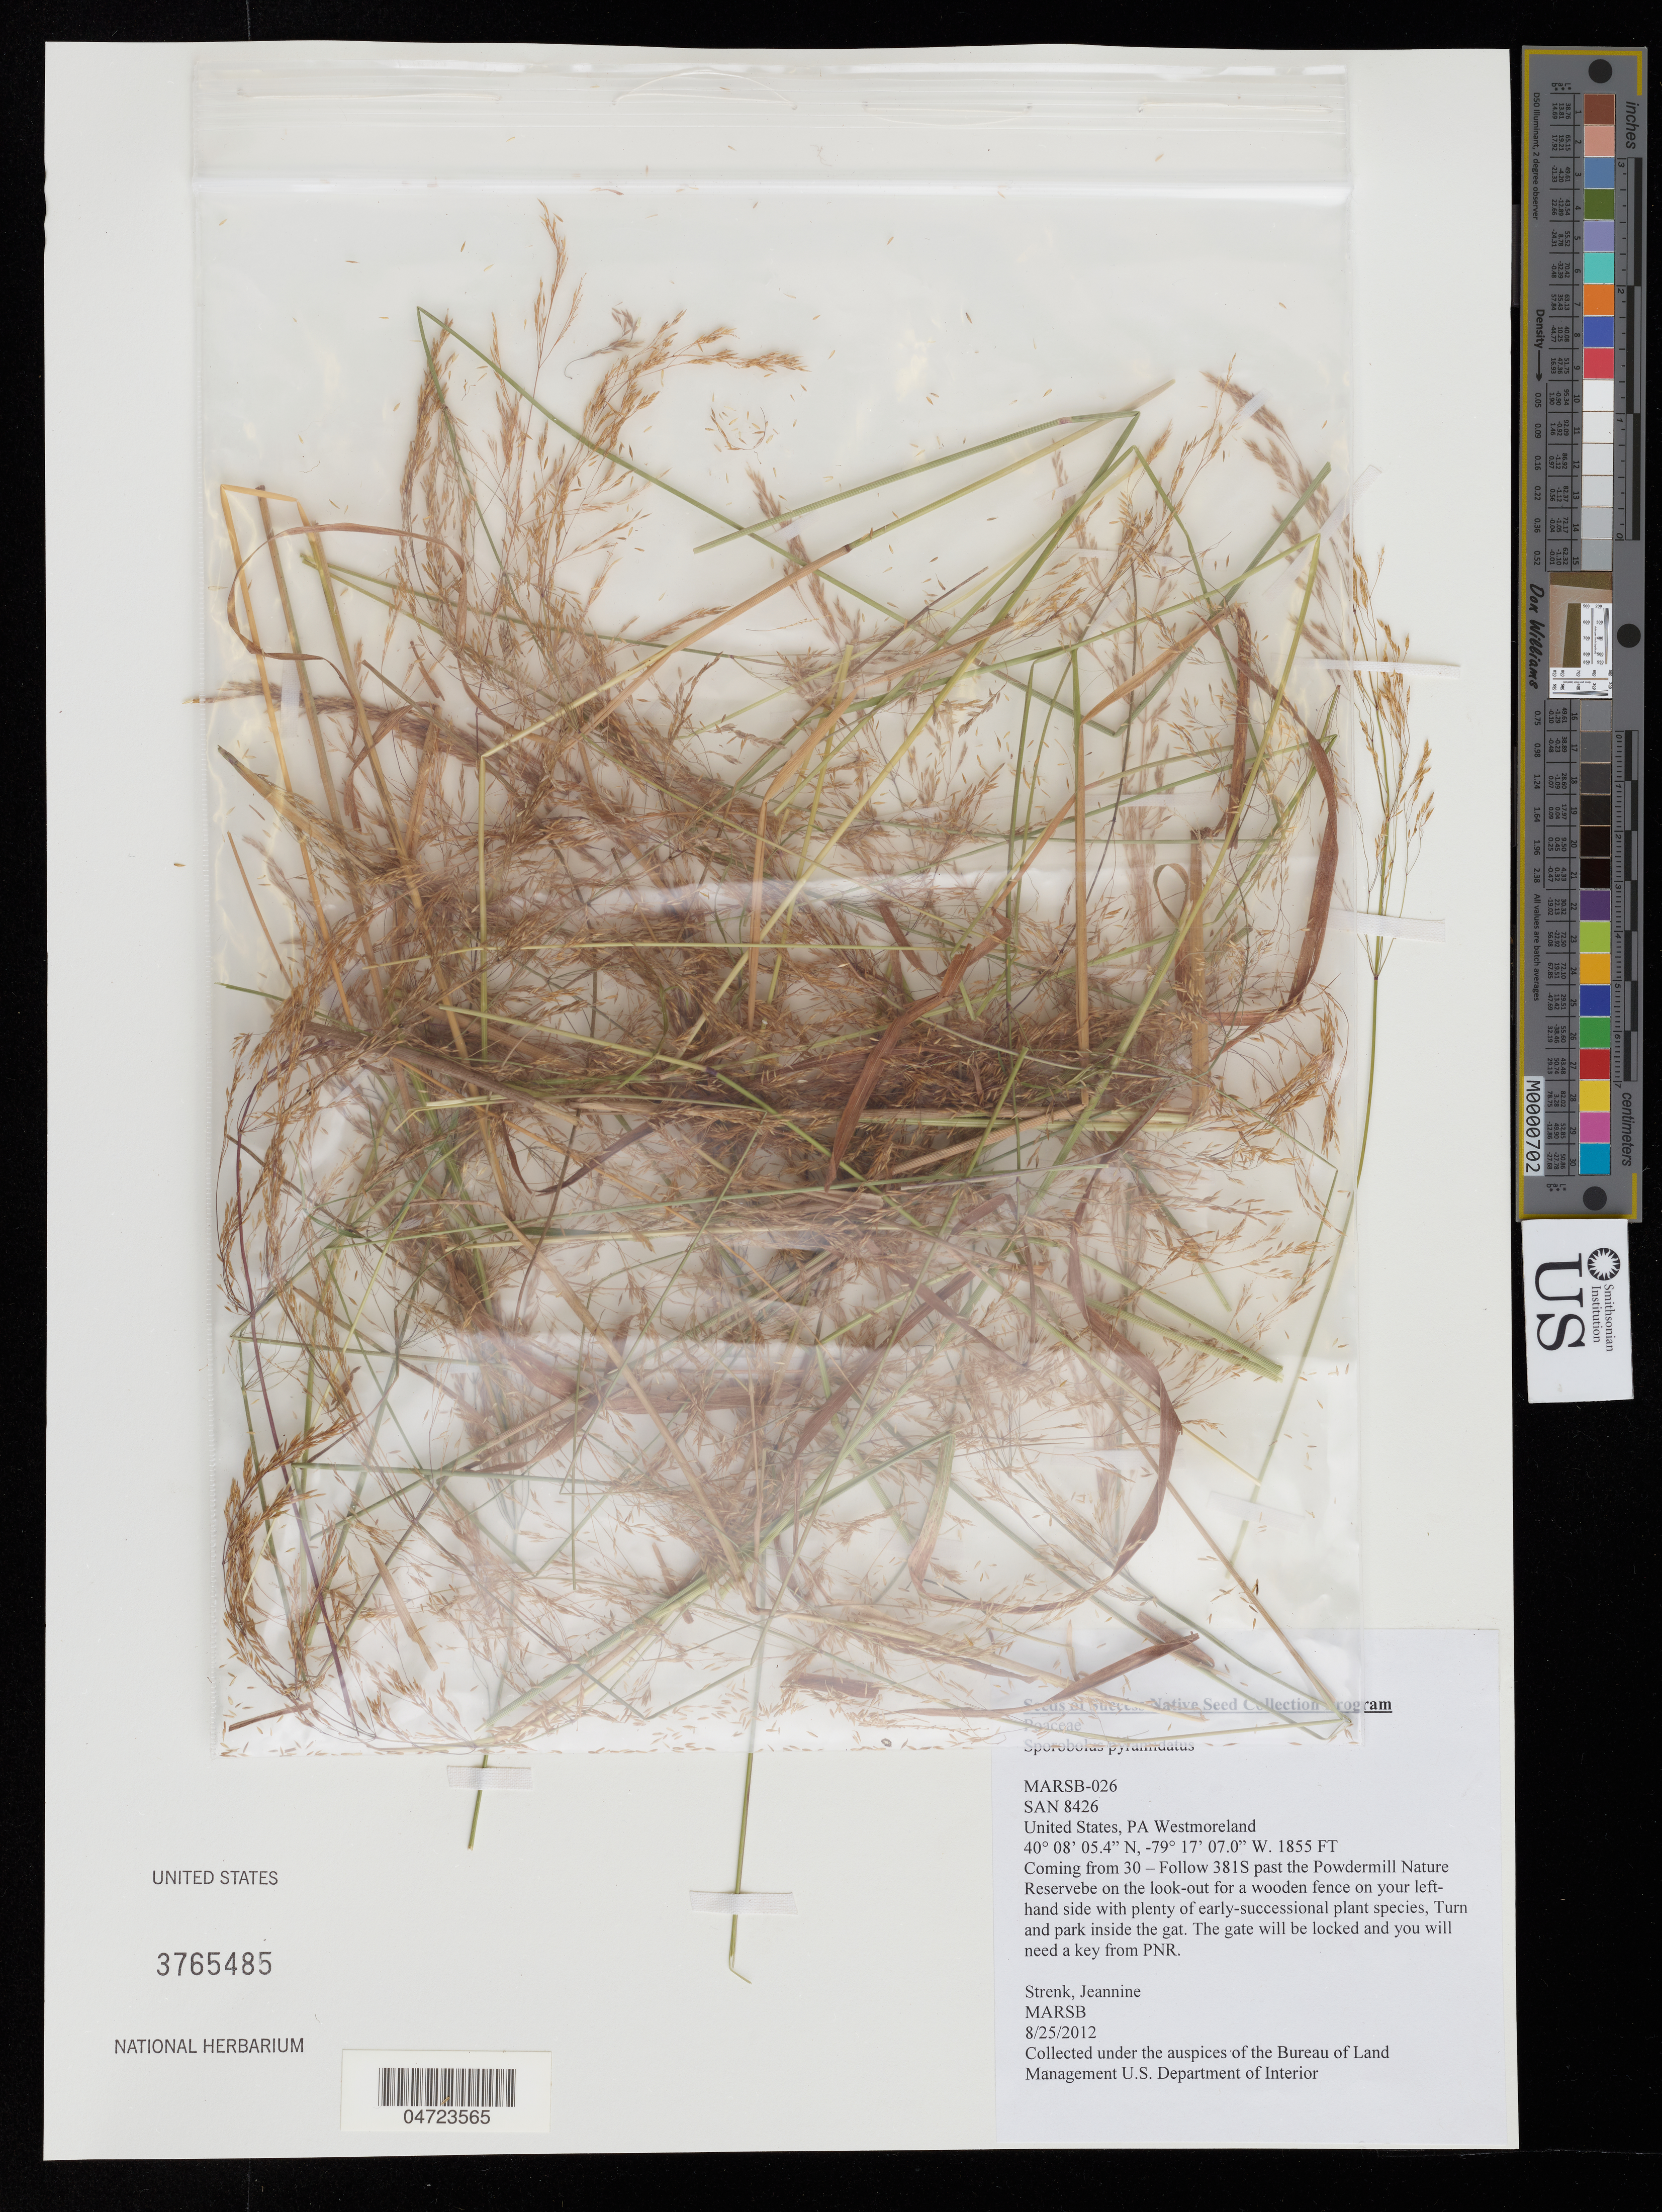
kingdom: Plantae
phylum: Tracheophyta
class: Liliopsida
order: Poales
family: Poaceae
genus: Sporobolus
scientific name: Sporobolus pyramidatus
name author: (Lam.) Hitchc.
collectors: J. Strenk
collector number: MARSB-026/SAN8426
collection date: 2012-08-25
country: United States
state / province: Pennsylvania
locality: PA Westmoreland. Coming from 30 - Follow 381S past the Powdermill Nature Reservebe on the look-out for a wooden fence on your left-hand side.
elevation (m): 565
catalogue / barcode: US 3765485